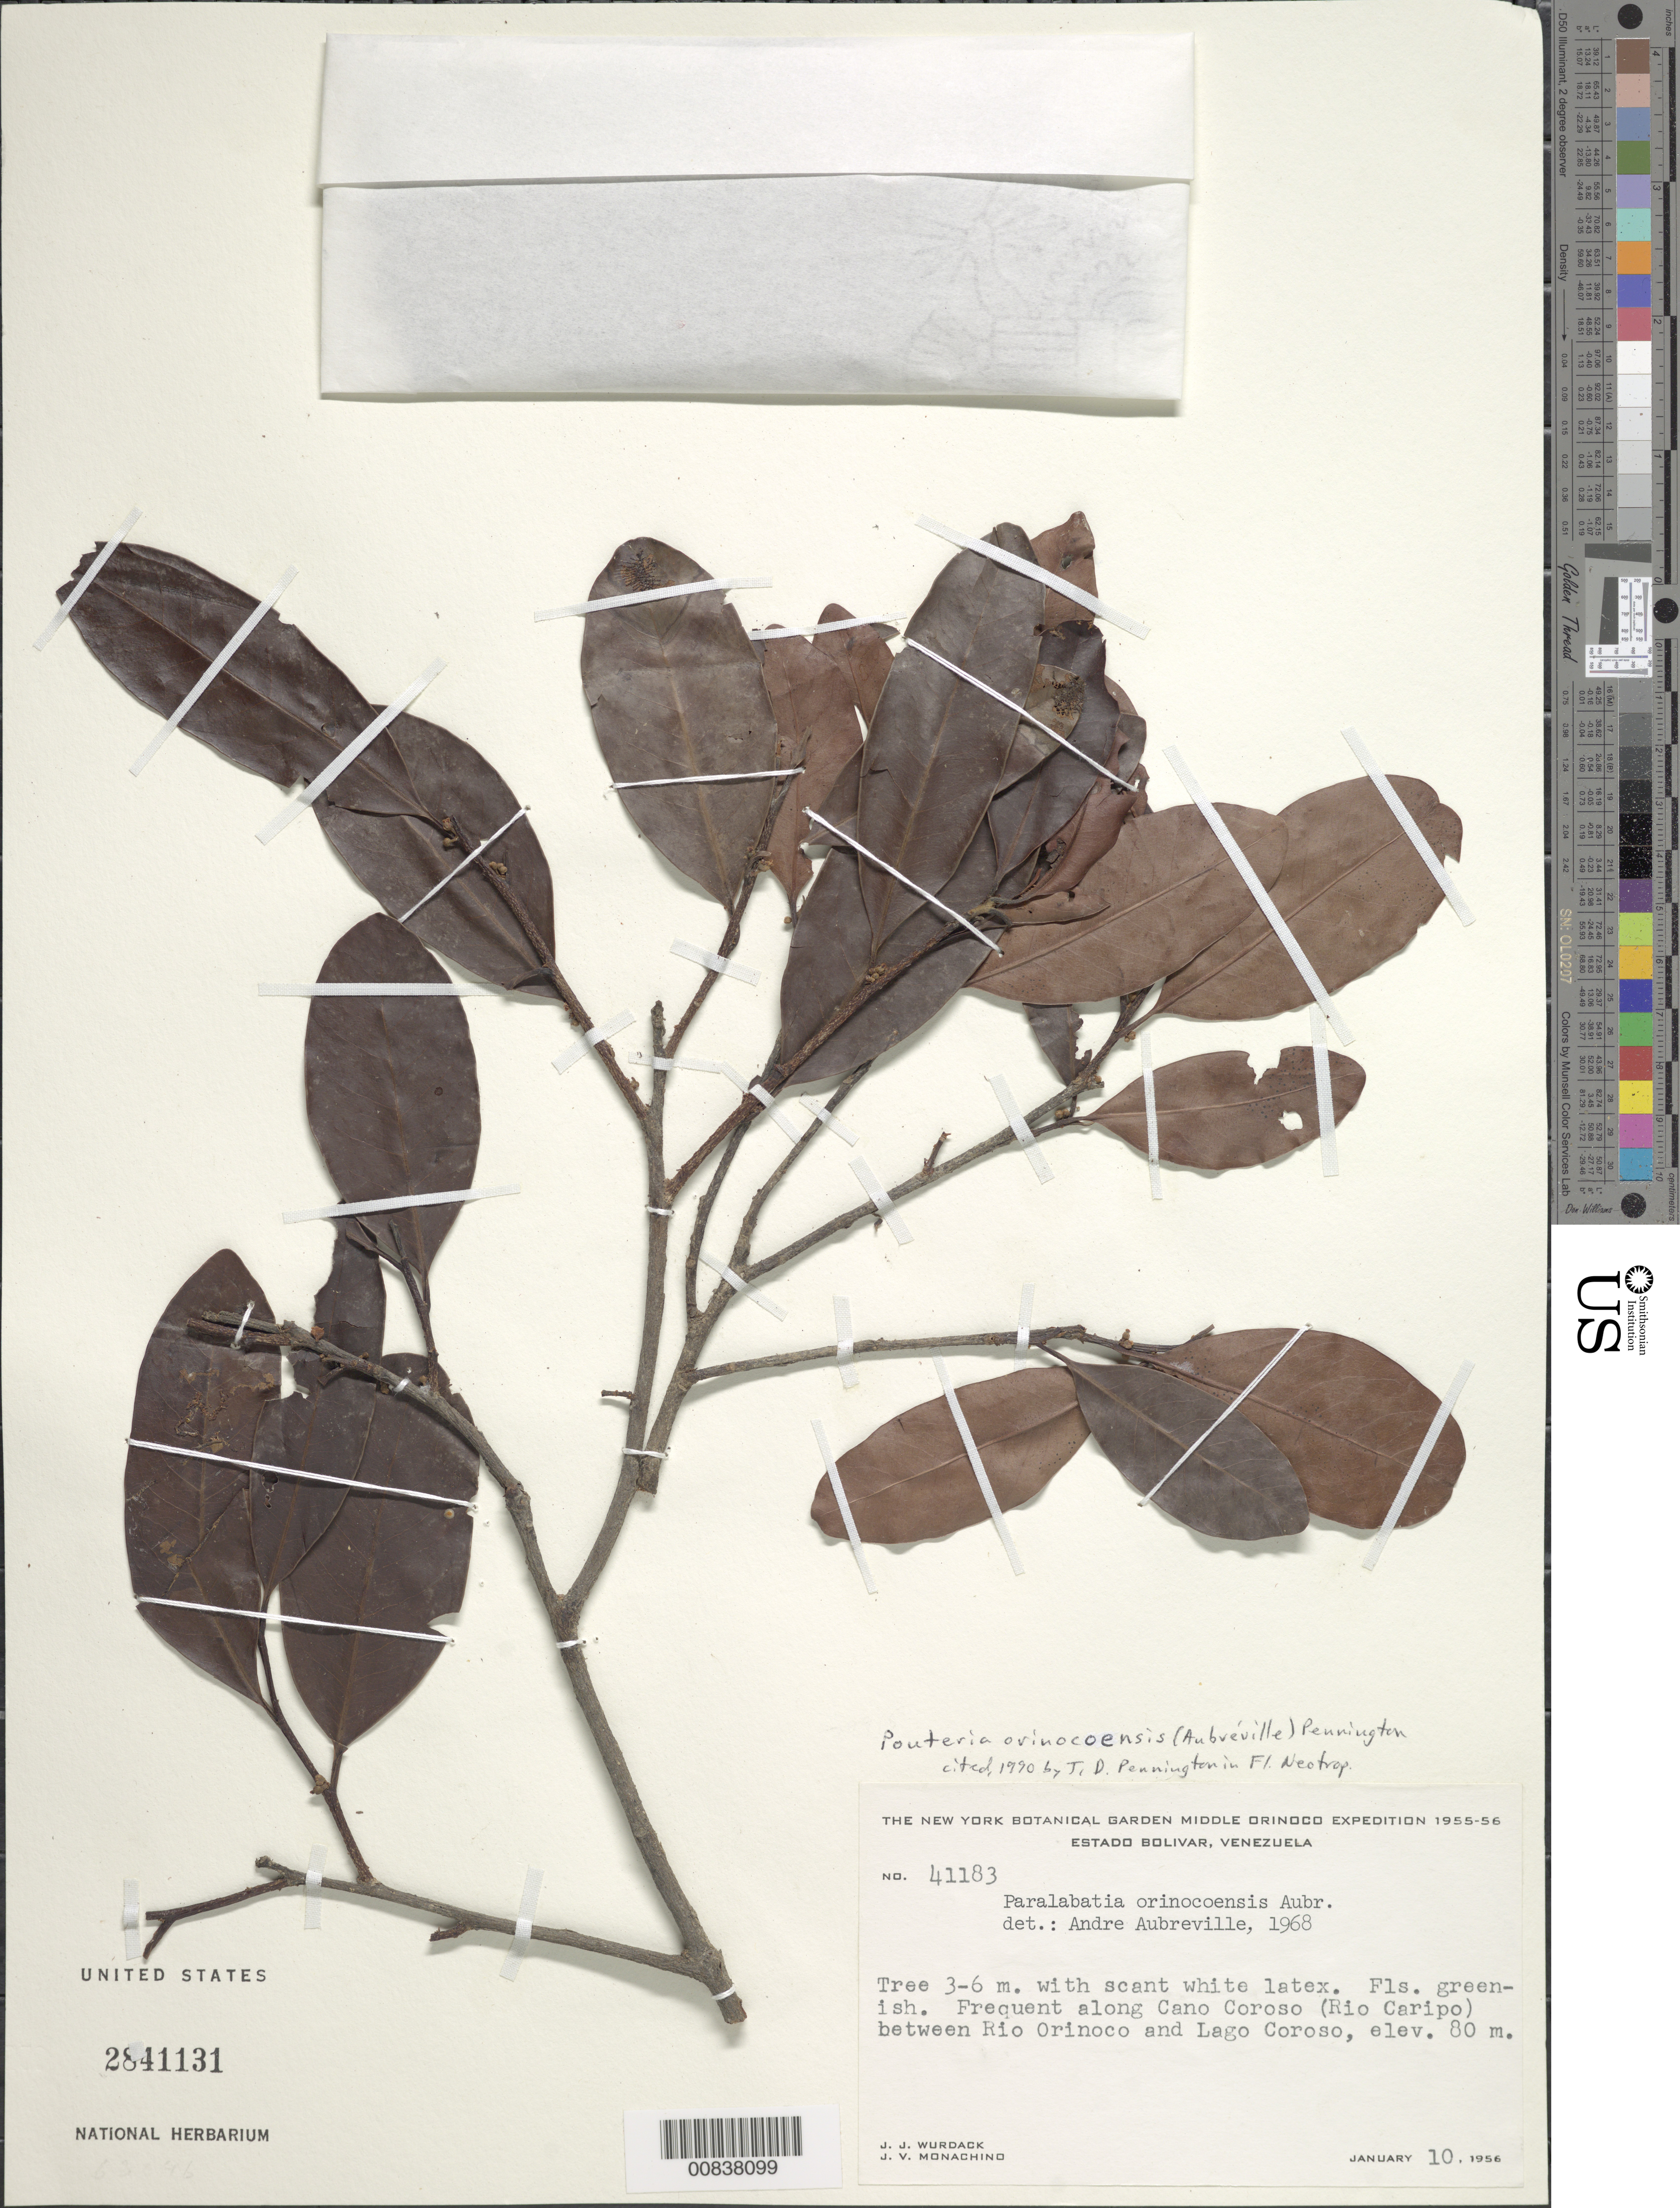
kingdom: Plantae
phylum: Tracheophyta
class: Magnoliopsida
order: Ericales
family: Sapotaceae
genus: Pouteria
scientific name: Pouteria orinocoensis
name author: (Aubrév.) T.D. Penn.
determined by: Pennington, T. D., (K)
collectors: J. J. Wurdack & J. V. Monachino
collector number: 41183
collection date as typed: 10-Jan-56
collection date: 1956-01-10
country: Venezuela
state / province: Bolívar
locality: Caño Coroso (Río Caripo) between Río Orinoco and Lago Coroso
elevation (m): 80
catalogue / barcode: US 2841131